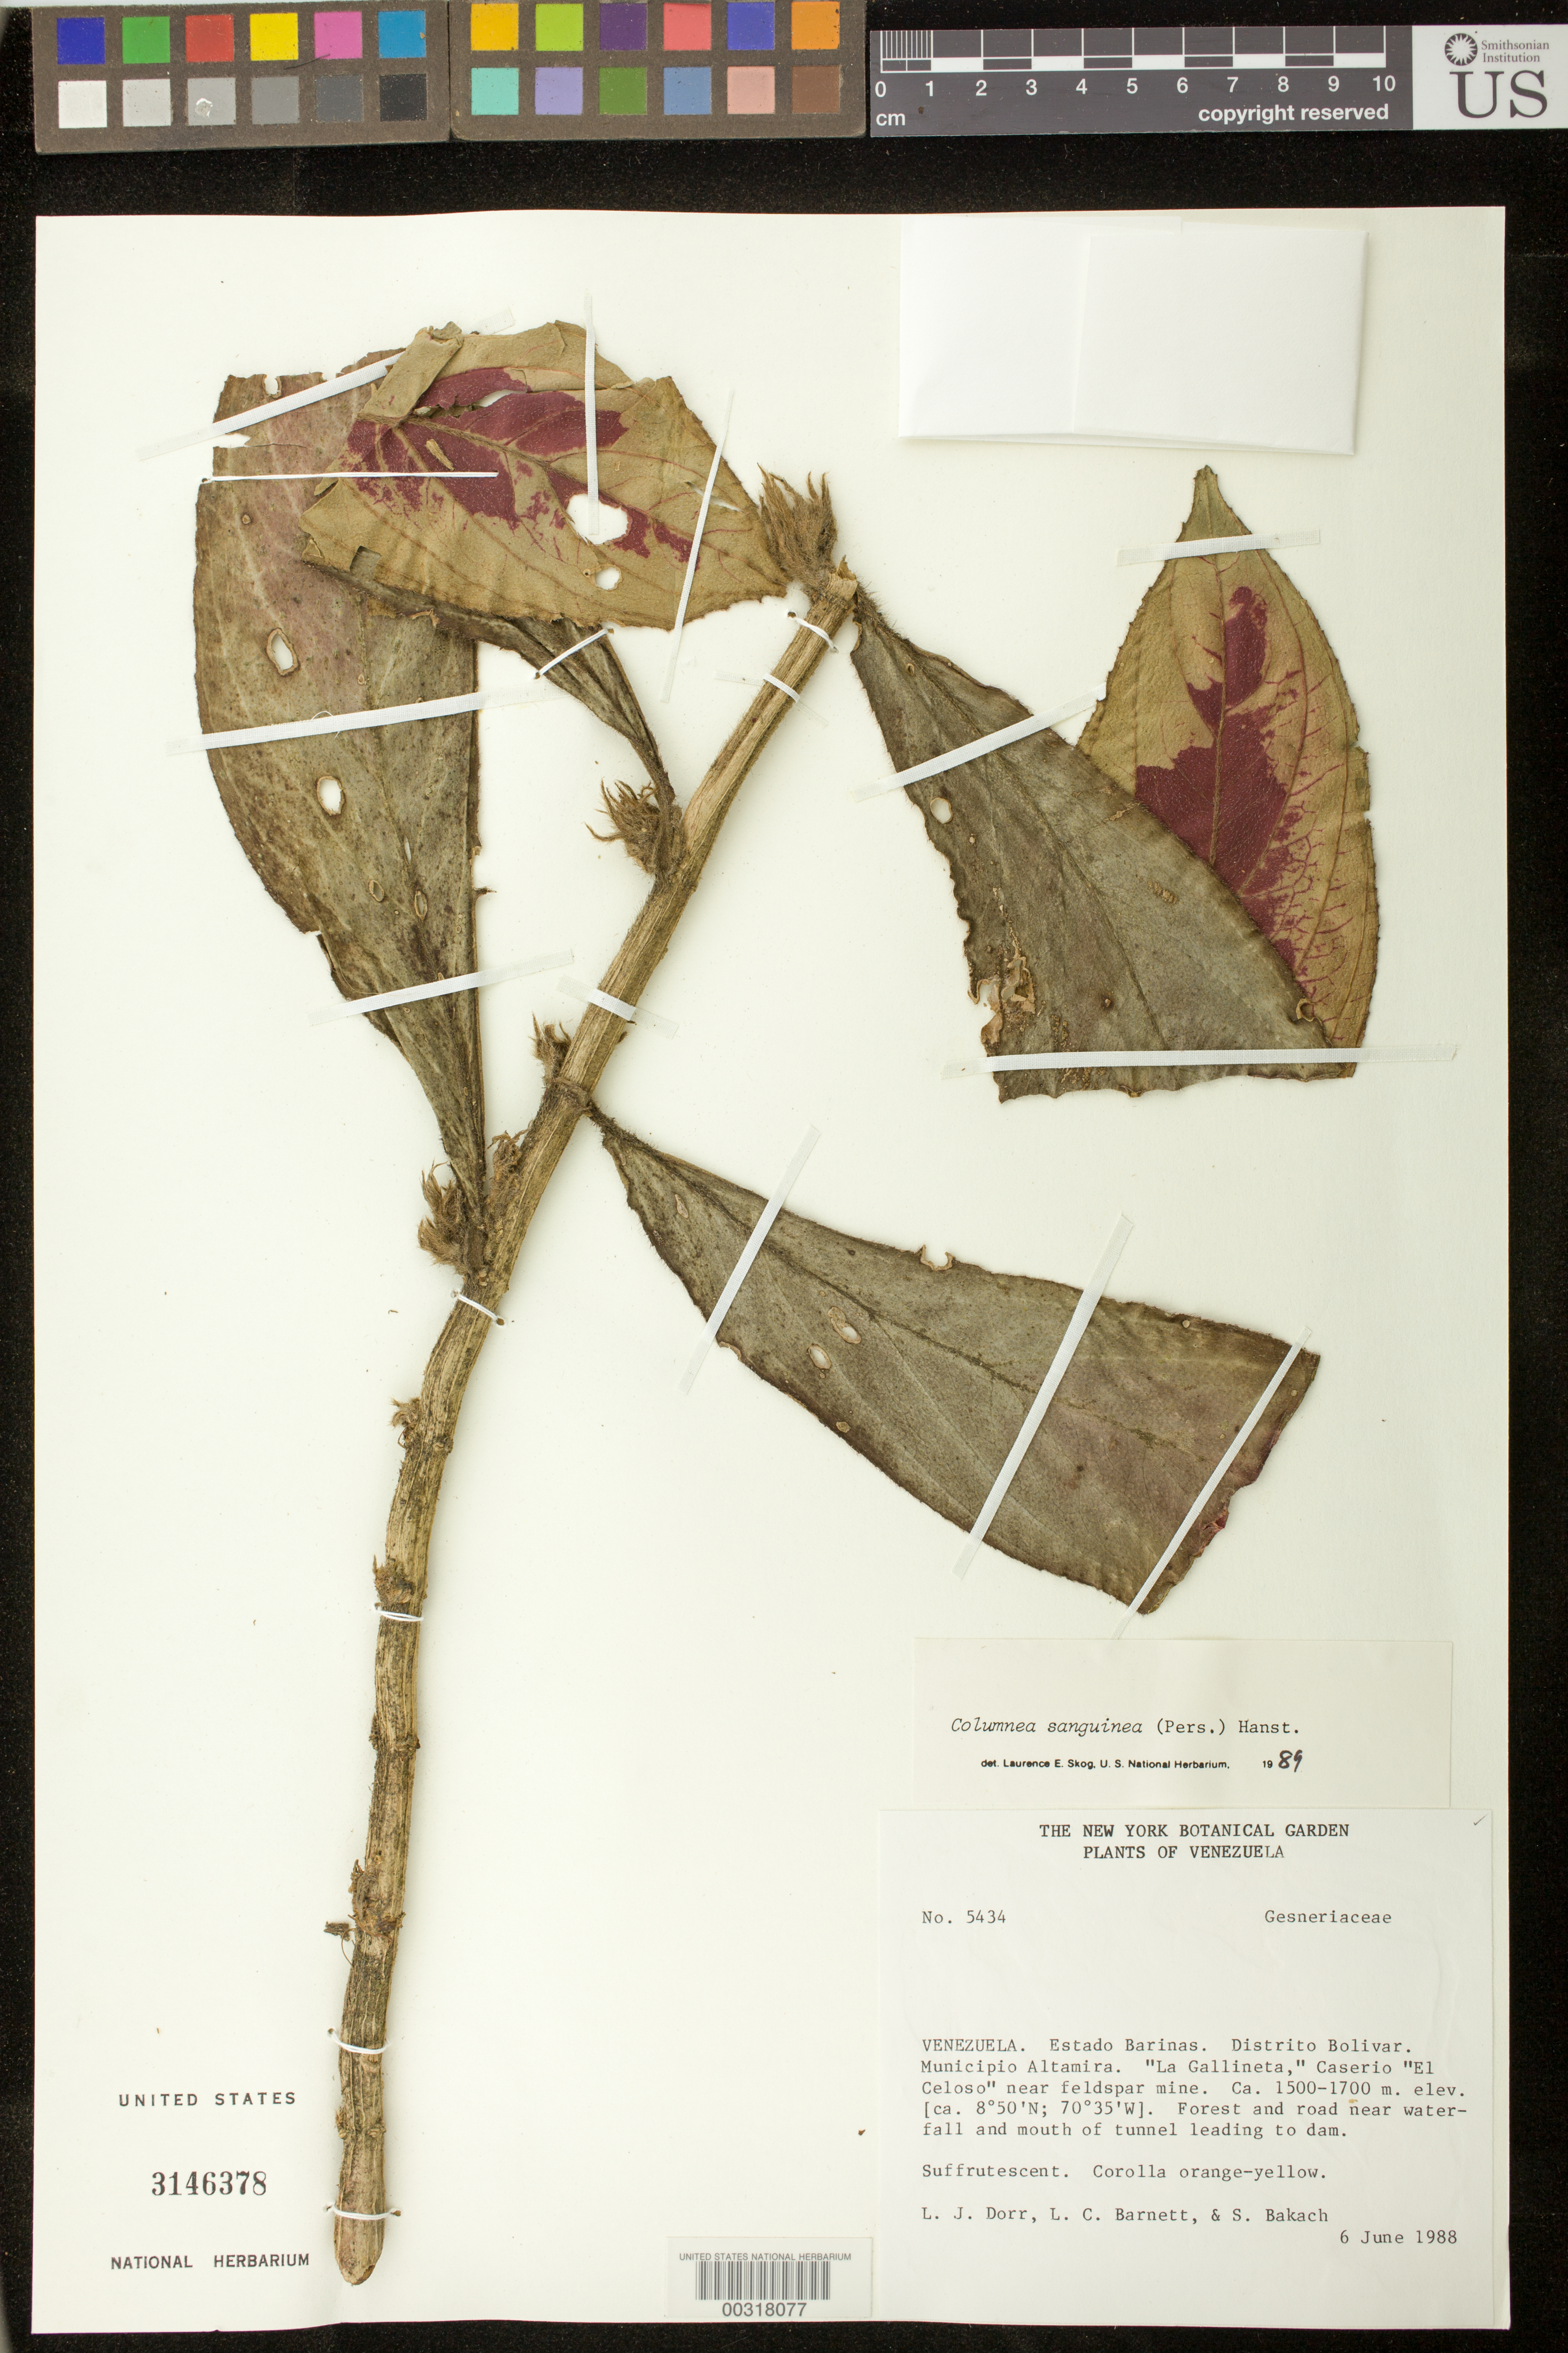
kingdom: Plantae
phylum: Tracheophyta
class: Magnoliopsida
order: Lamiales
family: Gesneriaceae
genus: Columnea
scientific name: Columnea sanguinea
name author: (Pers.) Hanst.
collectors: L. J. Dorr, L. C. Barnett & S. Bakach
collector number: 5434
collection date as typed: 06 Jun 1988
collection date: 1988-06-06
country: Venezuela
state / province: Barinas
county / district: Bolívar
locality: "La Gallineta," Caserio "El Celoso" near feldspar mine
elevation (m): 1500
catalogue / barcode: US 3146378